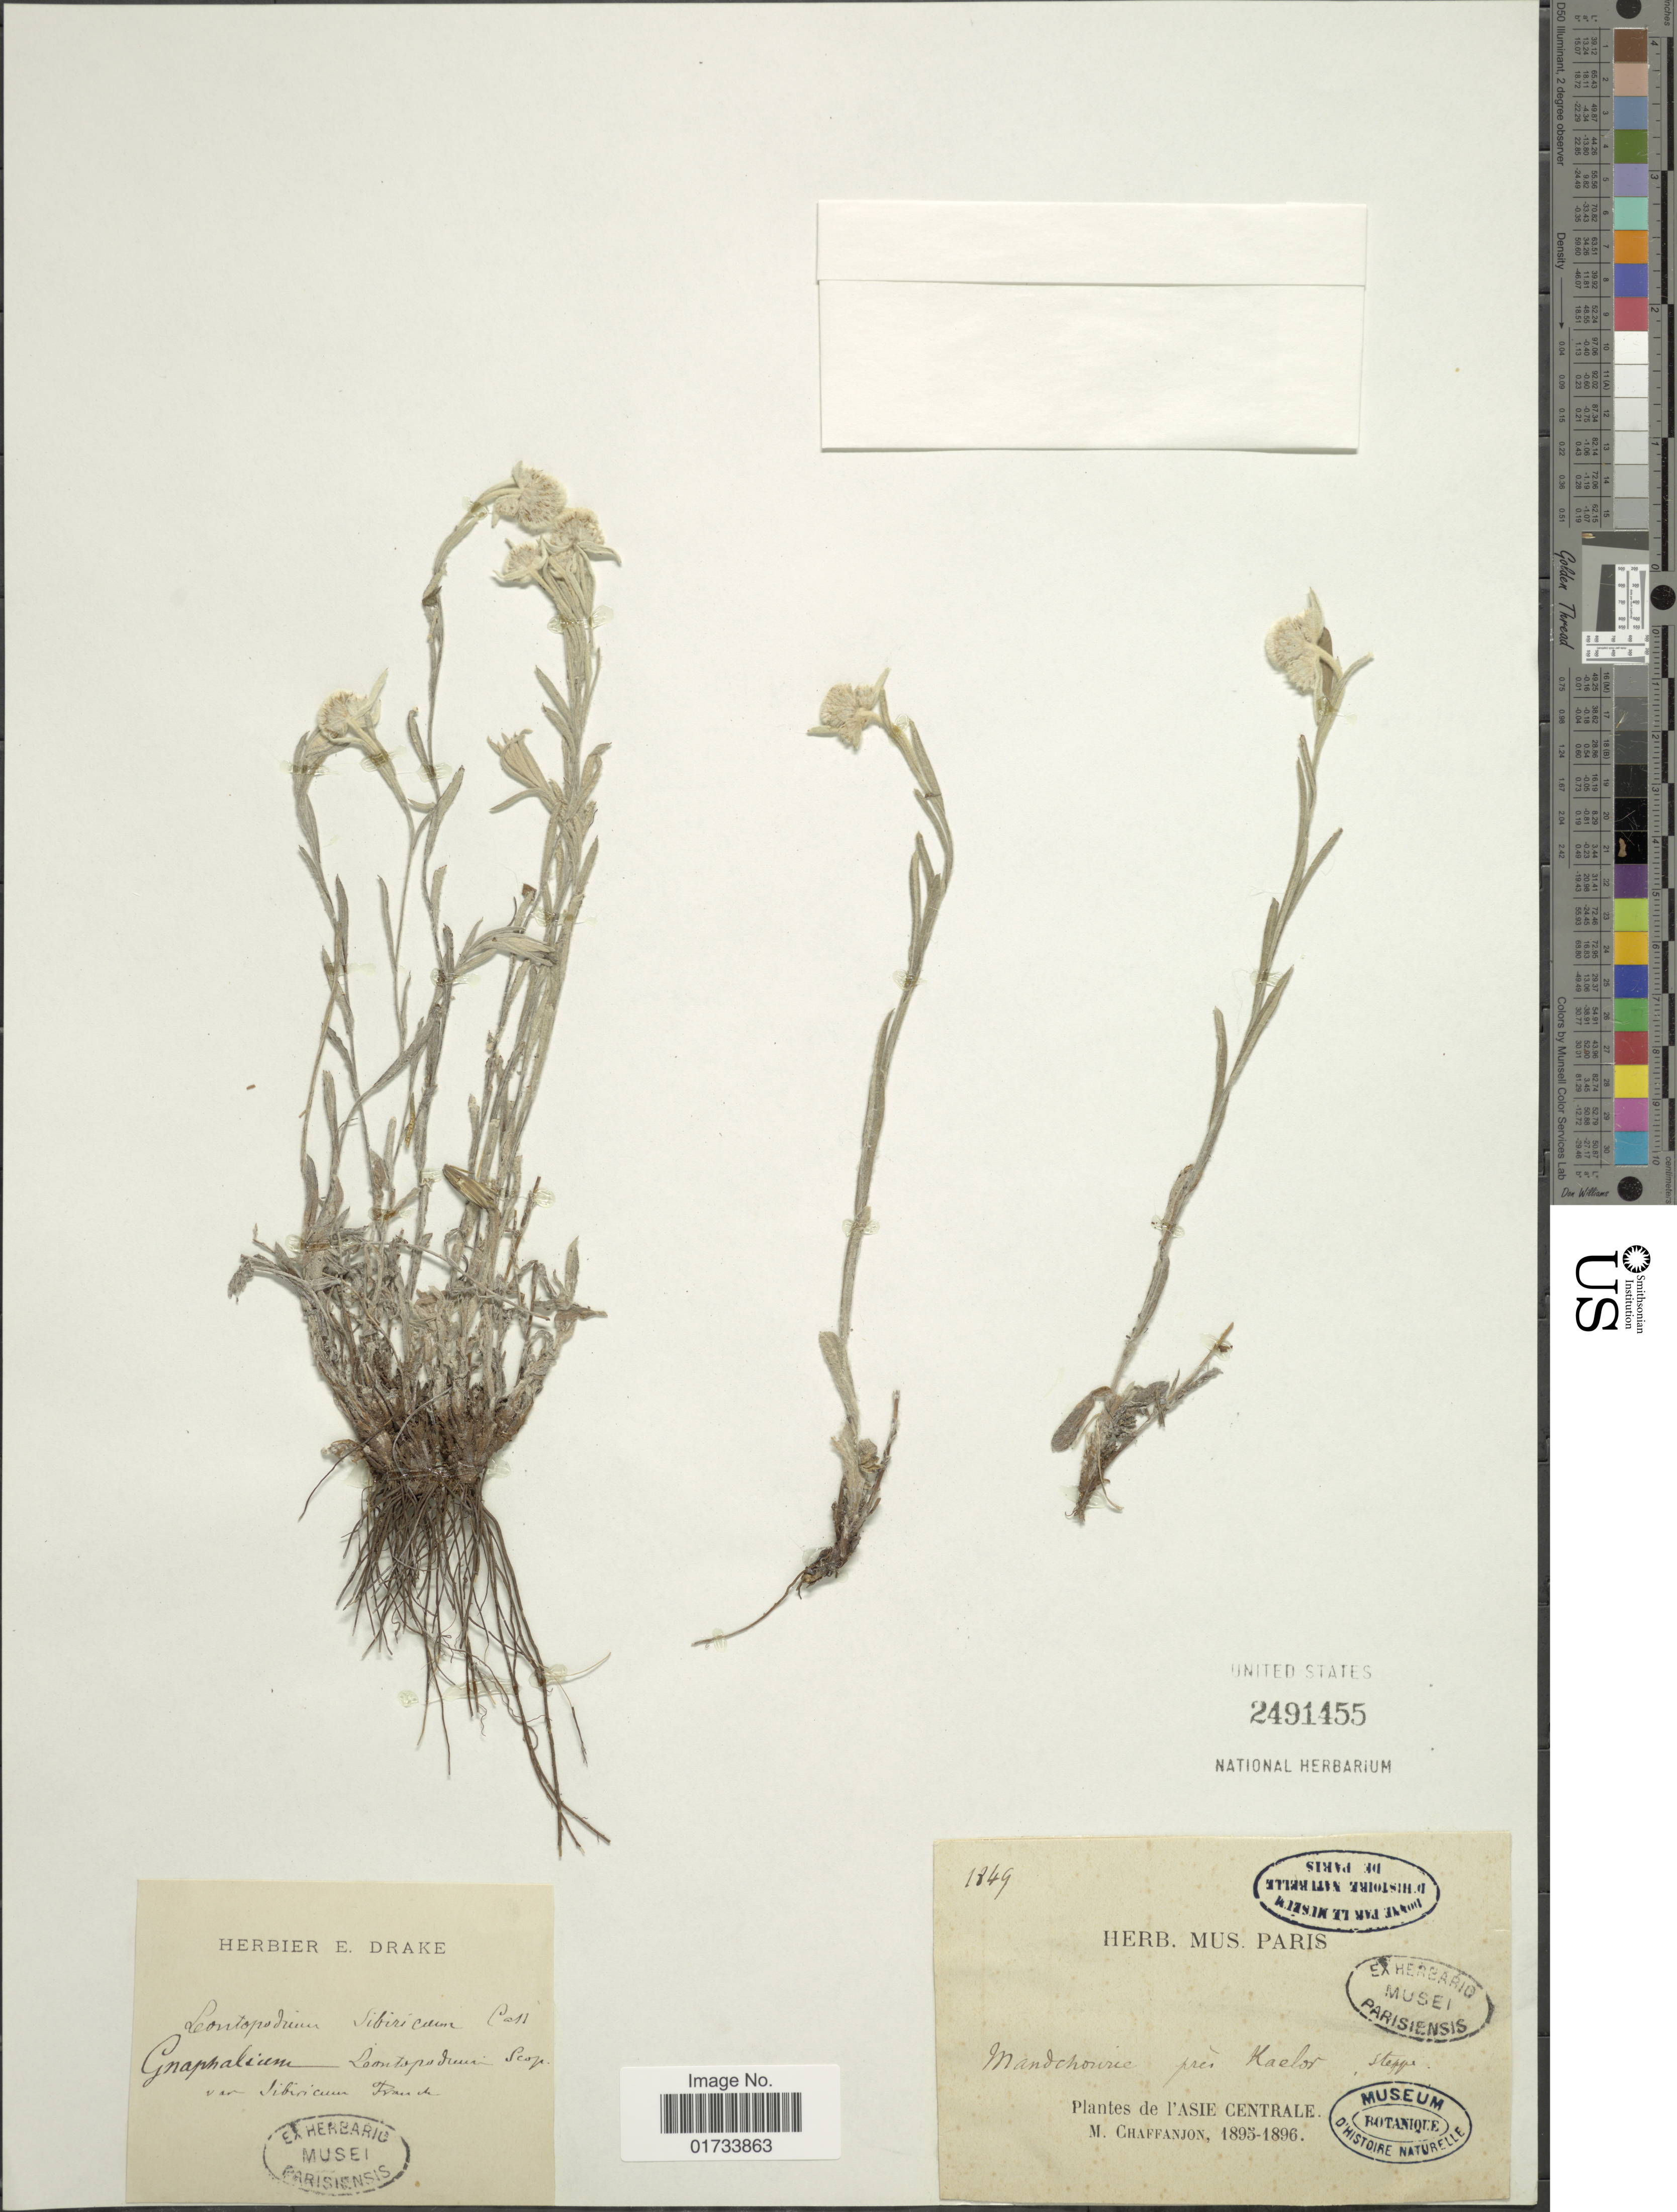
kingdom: Plantae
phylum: Tracheophyta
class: Magnoliopsida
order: Asterales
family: Asteraceae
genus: Leontopodium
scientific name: Leontopodium gnaphalioides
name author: (Kunth) Hieron.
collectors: M. Chaffanjon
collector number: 1849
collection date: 1895/1896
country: China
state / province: Nei Monggol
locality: L'Asie Centrale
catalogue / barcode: US 2491455